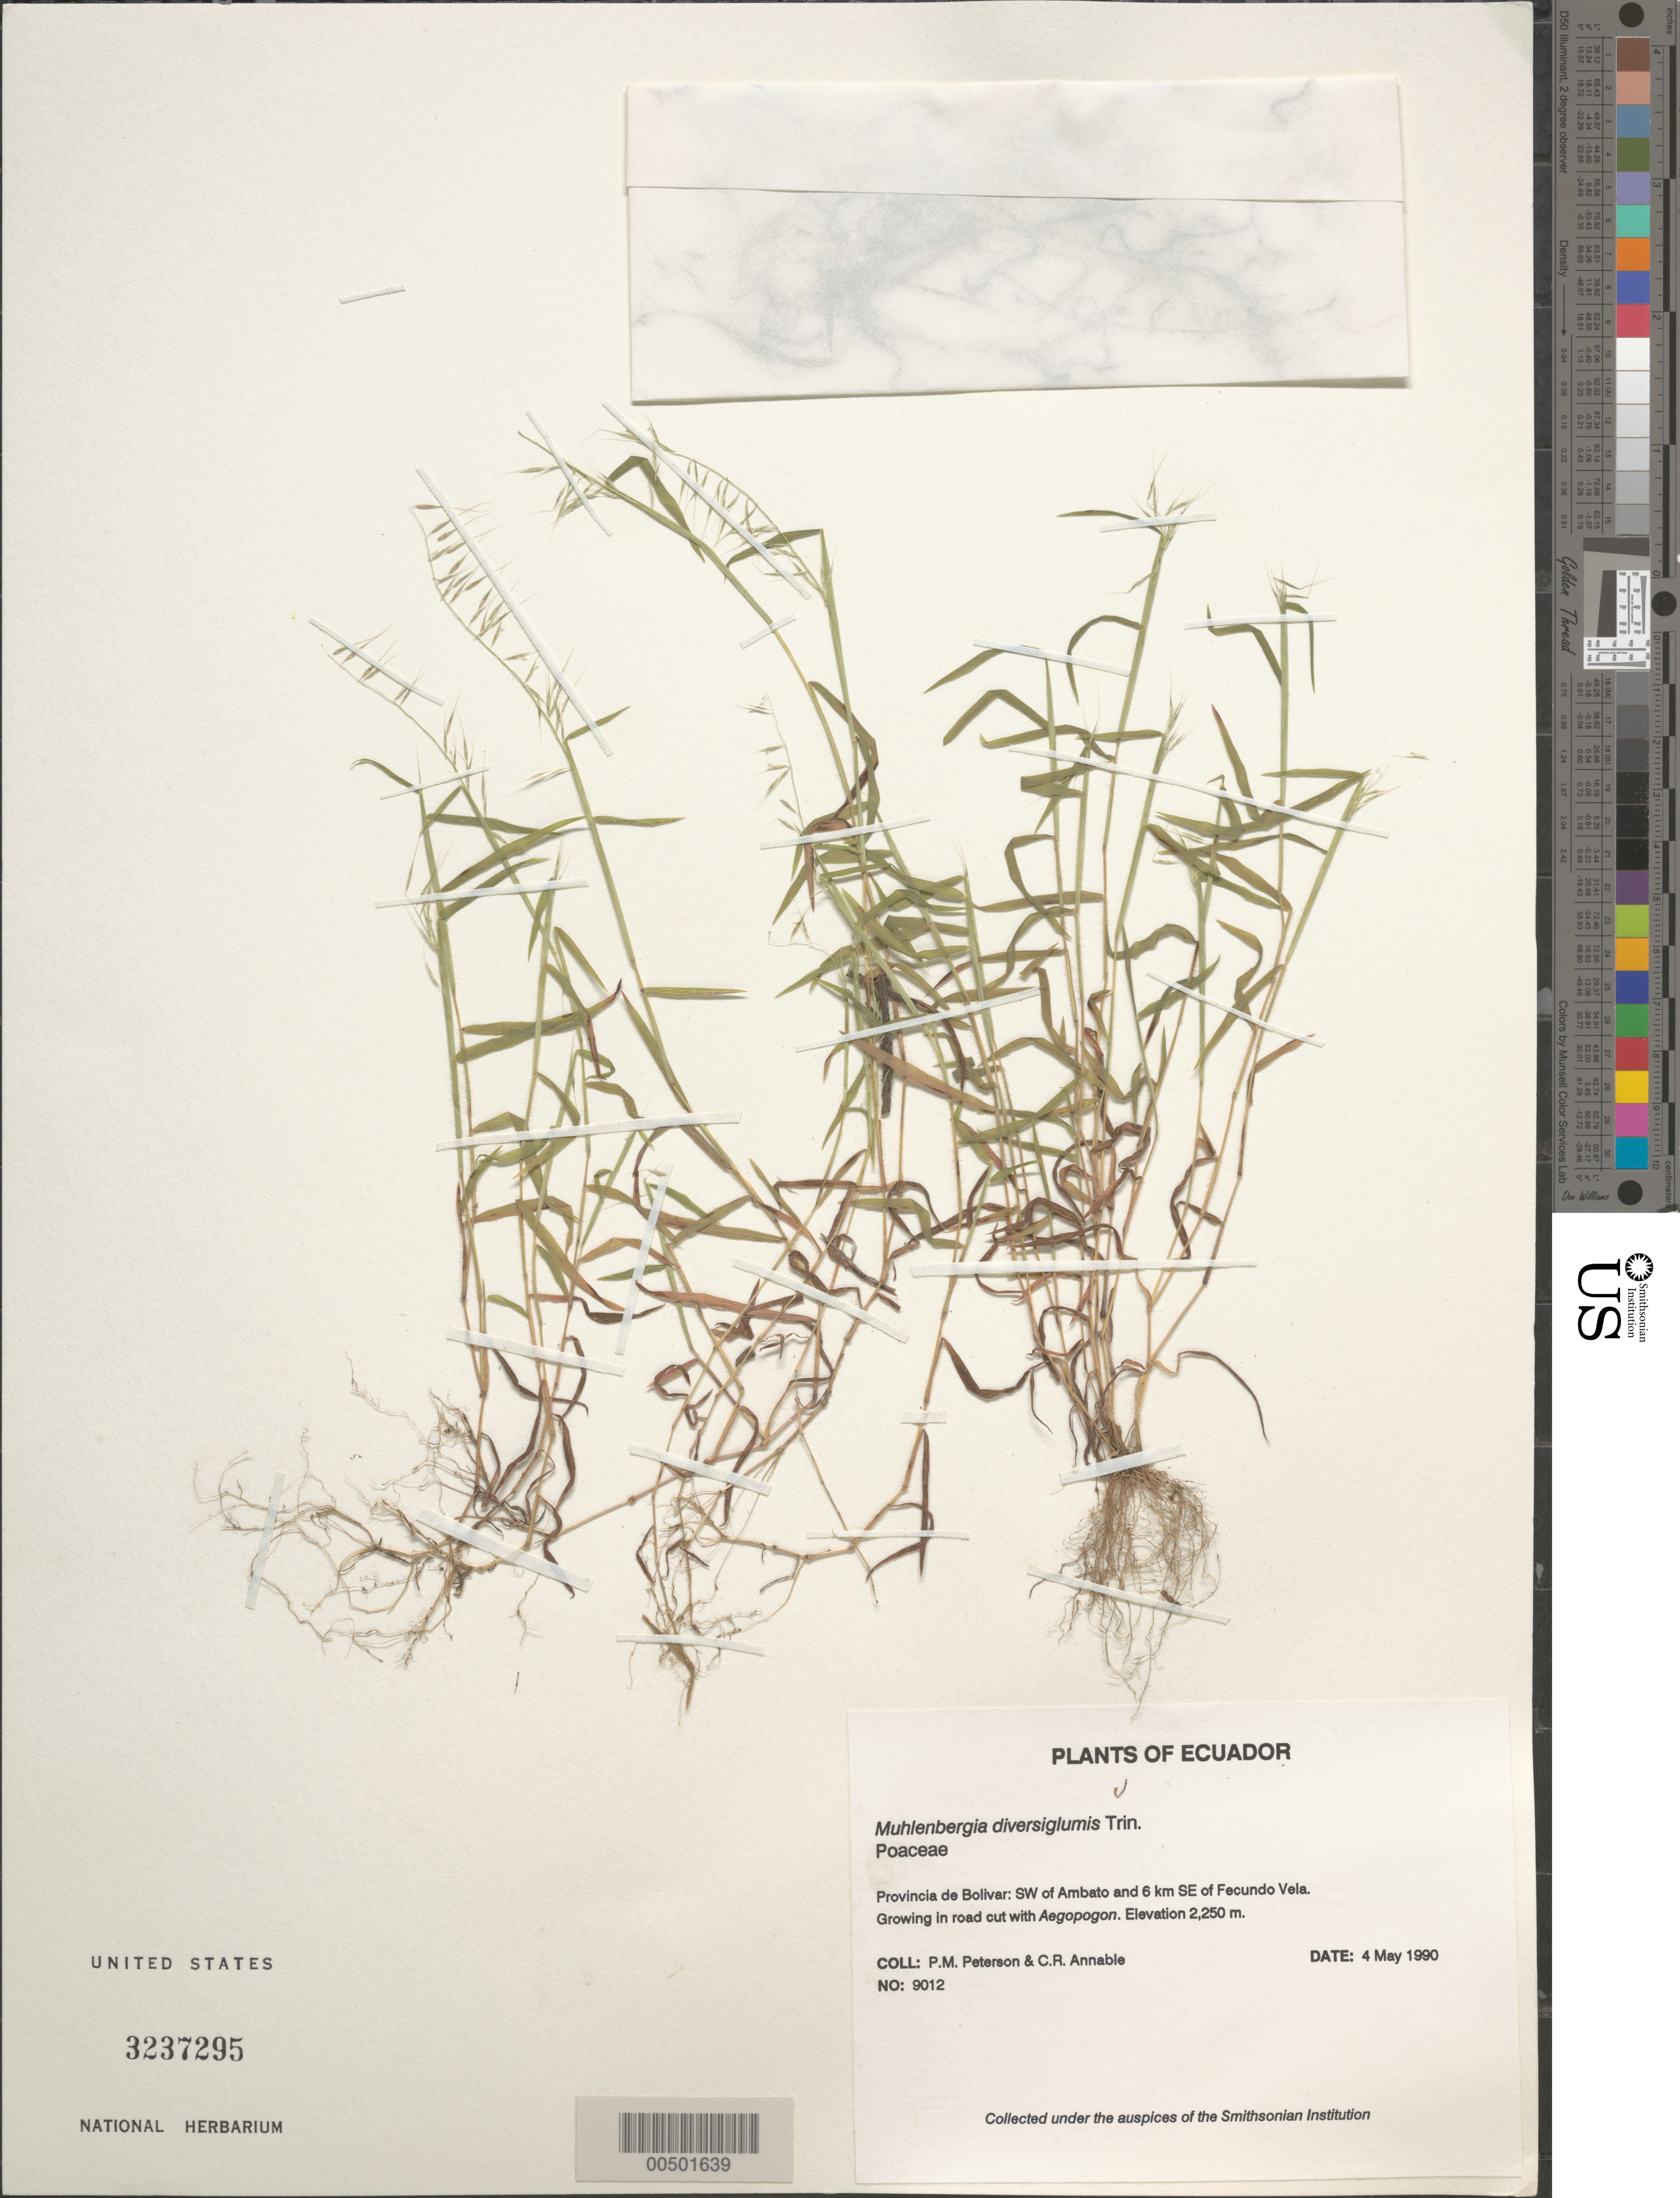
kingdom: Plantae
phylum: Tracheophyta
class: Liliopsida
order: Poales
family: Poaceae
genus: Muhlenbergia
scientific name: Muhlenbergia diversiglumis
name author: Trin.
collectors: P. M. Peterson & C. R. Annable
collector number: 09012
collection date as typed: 04 May 1990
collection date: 1990-05-04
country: Ecuador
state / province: Bolívar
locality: SW of Ambato and 6 km SE of Fecundo Vela.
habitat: Growing in road cut with Aegopogon.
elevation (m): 2250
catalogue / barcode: US 3237295